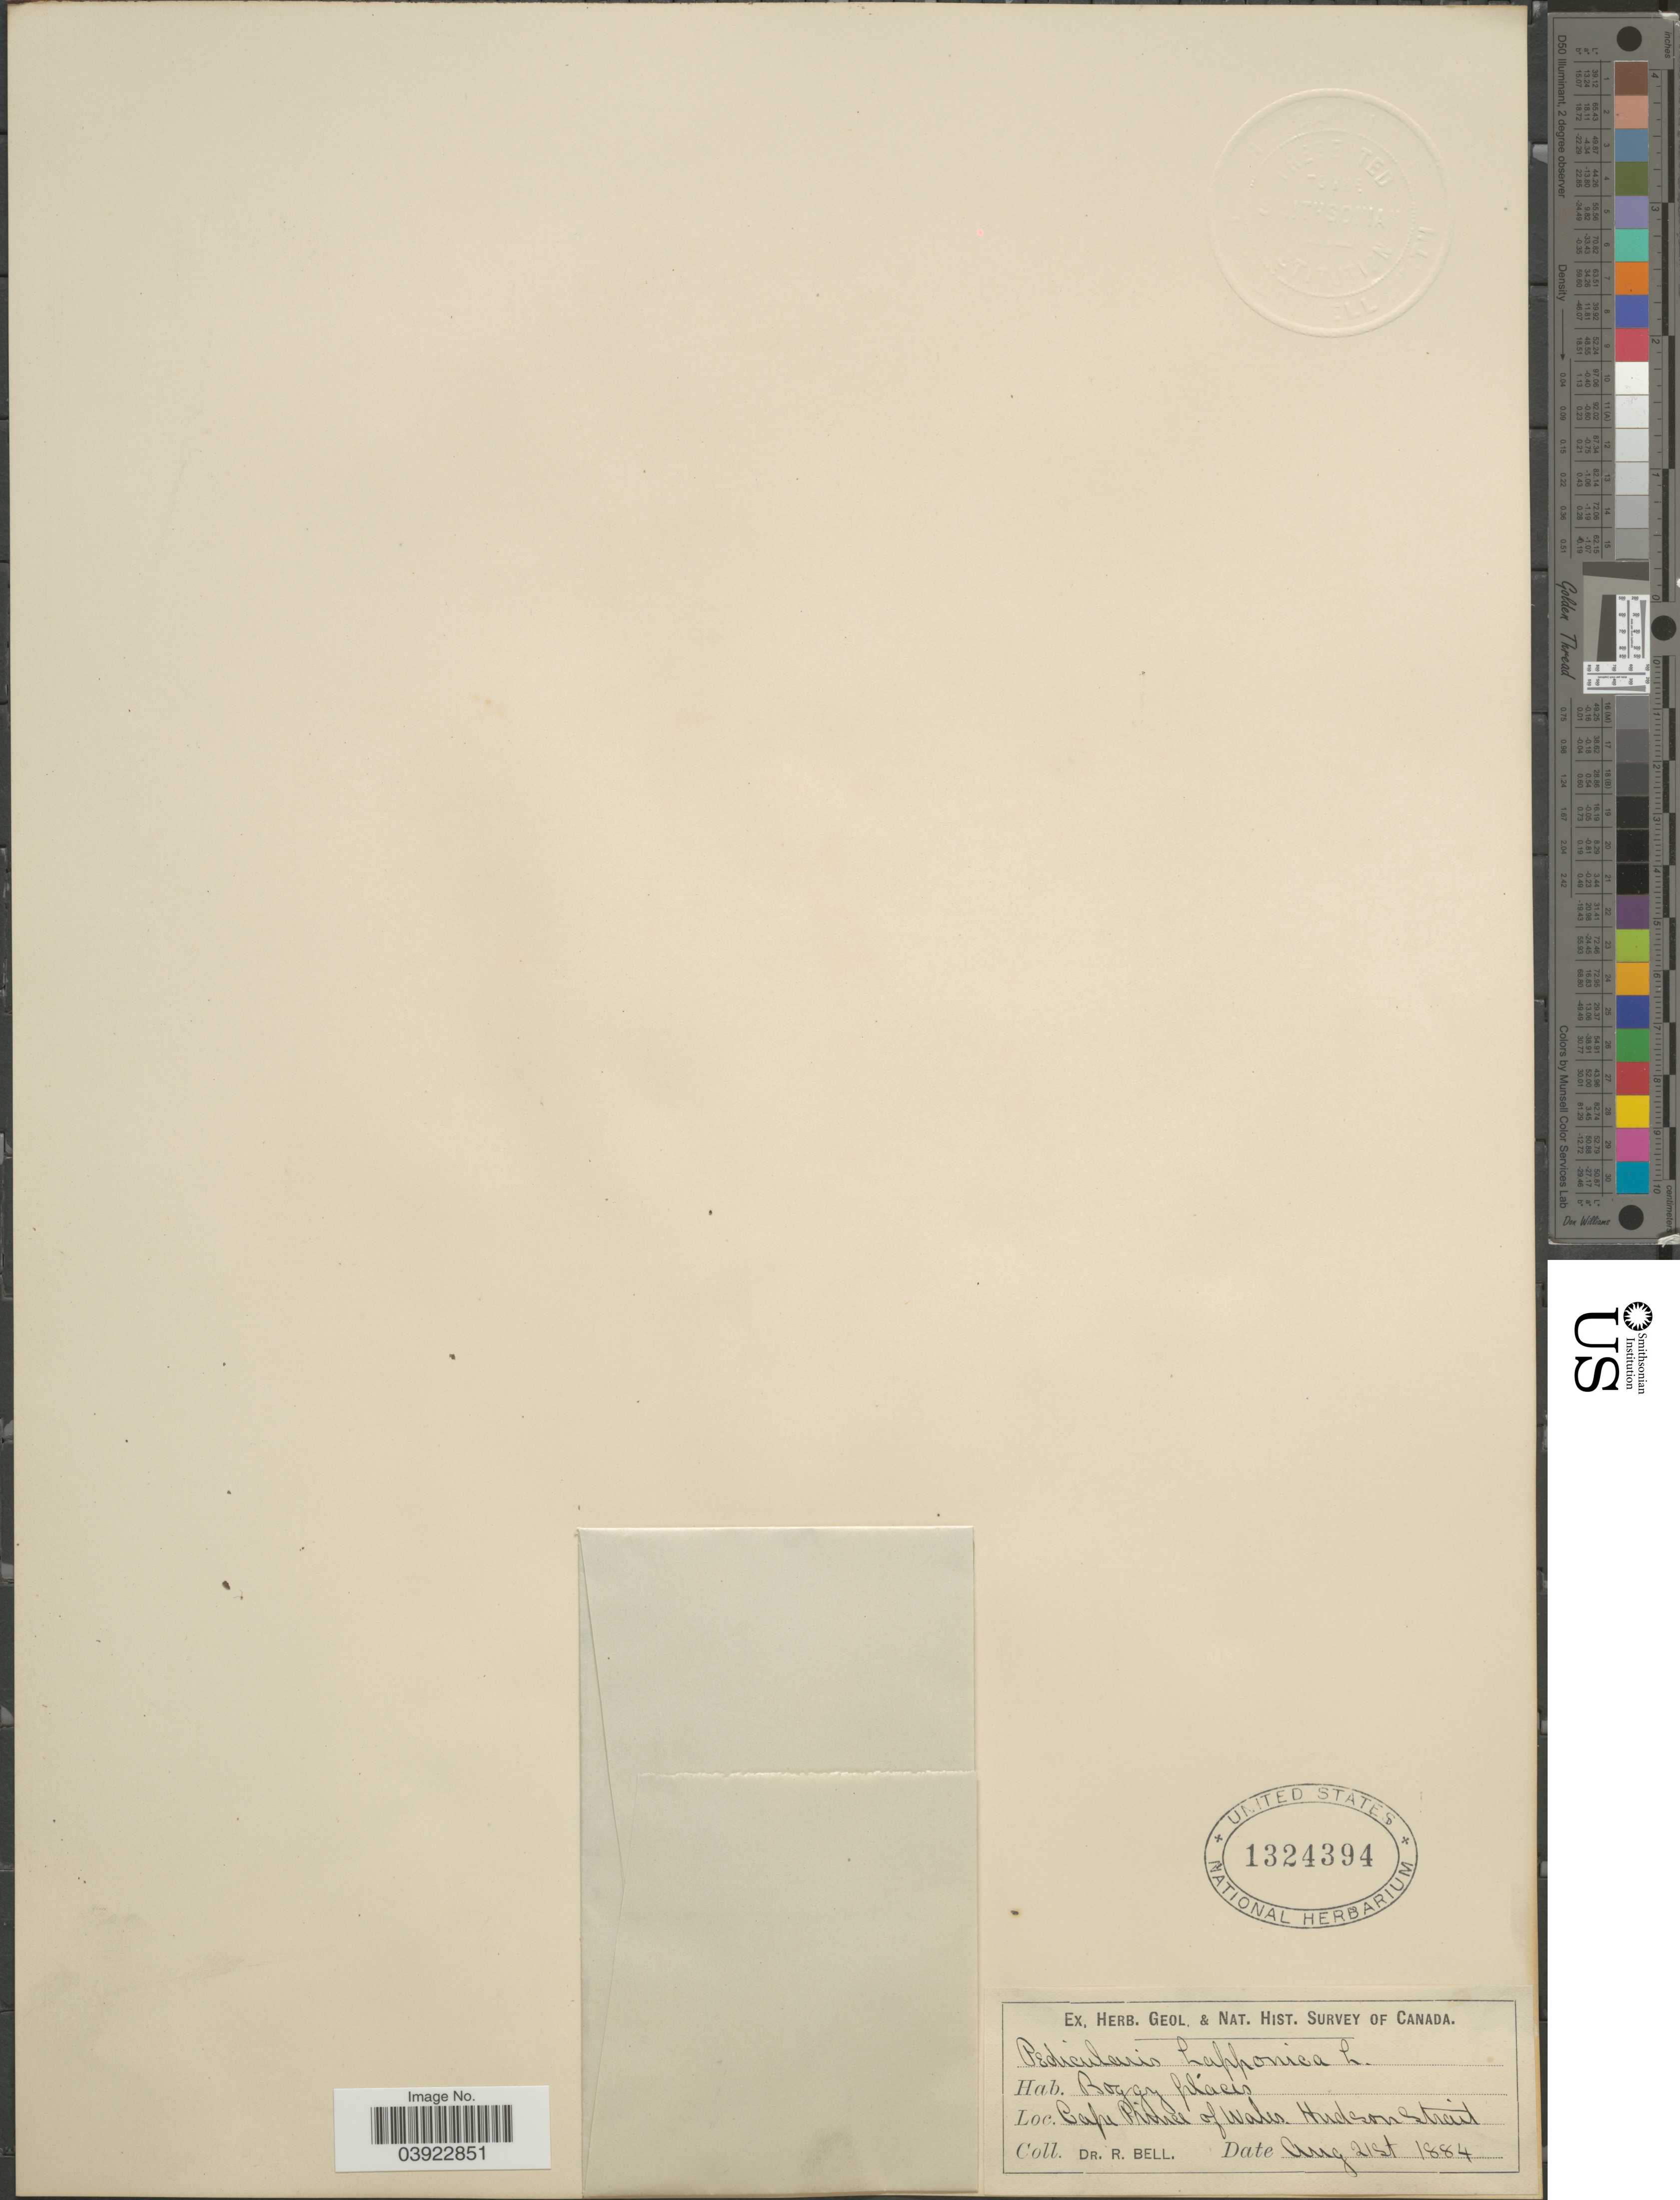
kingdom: Plantae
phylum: Tracheophyta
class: Magnoliopsida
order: Lamiales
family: Orobanchaceae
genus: Pedicularis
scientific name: Pedicularis lapponica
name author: L.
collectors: C. R. Bell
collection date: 1884-08-21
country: Canada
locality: Cape Prince of Wales. Hudson Strait.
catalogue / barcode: US 1324394